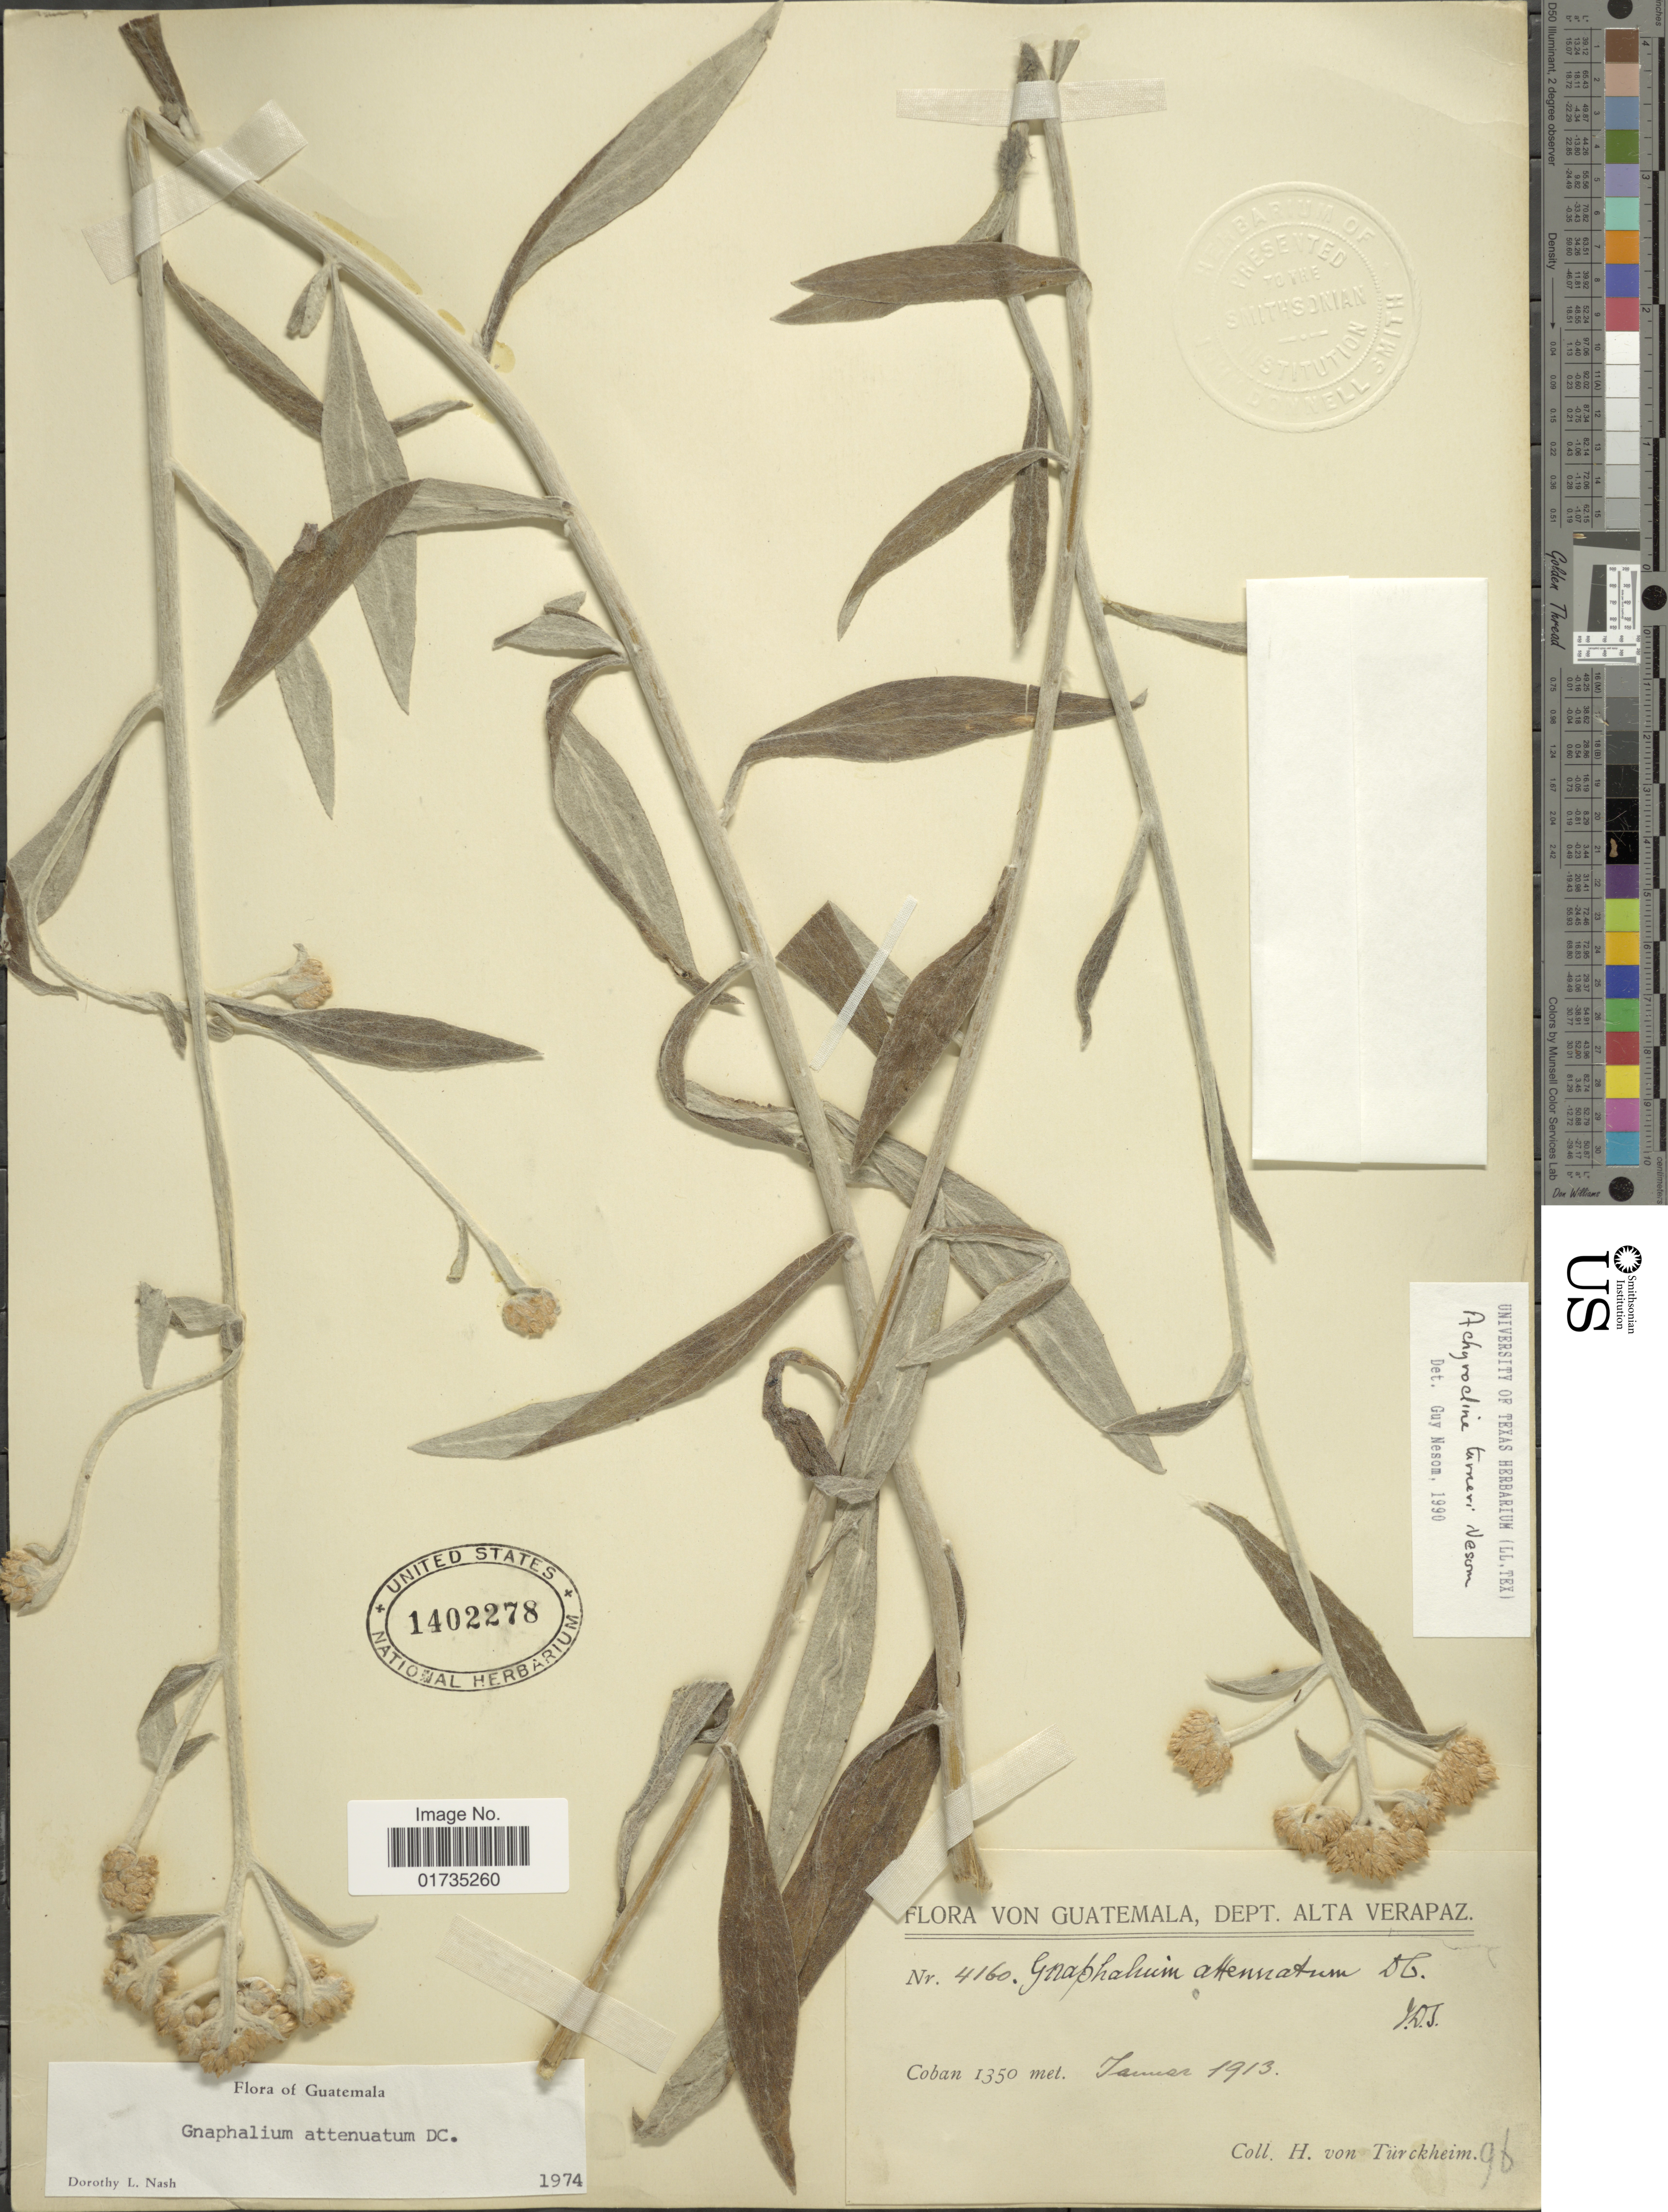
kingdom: Plantae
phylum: Tracheophyta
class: Magnoliopsida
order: Asterales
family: Asteraceae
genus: Achyrocline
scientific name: Achyrocline turneri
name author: G.L. Nesom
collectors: H. von Türckheim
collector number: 4160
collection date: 1913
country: Guatemala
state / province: Alta Verapaz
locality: Cobán, Dept Alta Verapaz.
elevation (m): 1350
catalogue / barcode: US 1402278